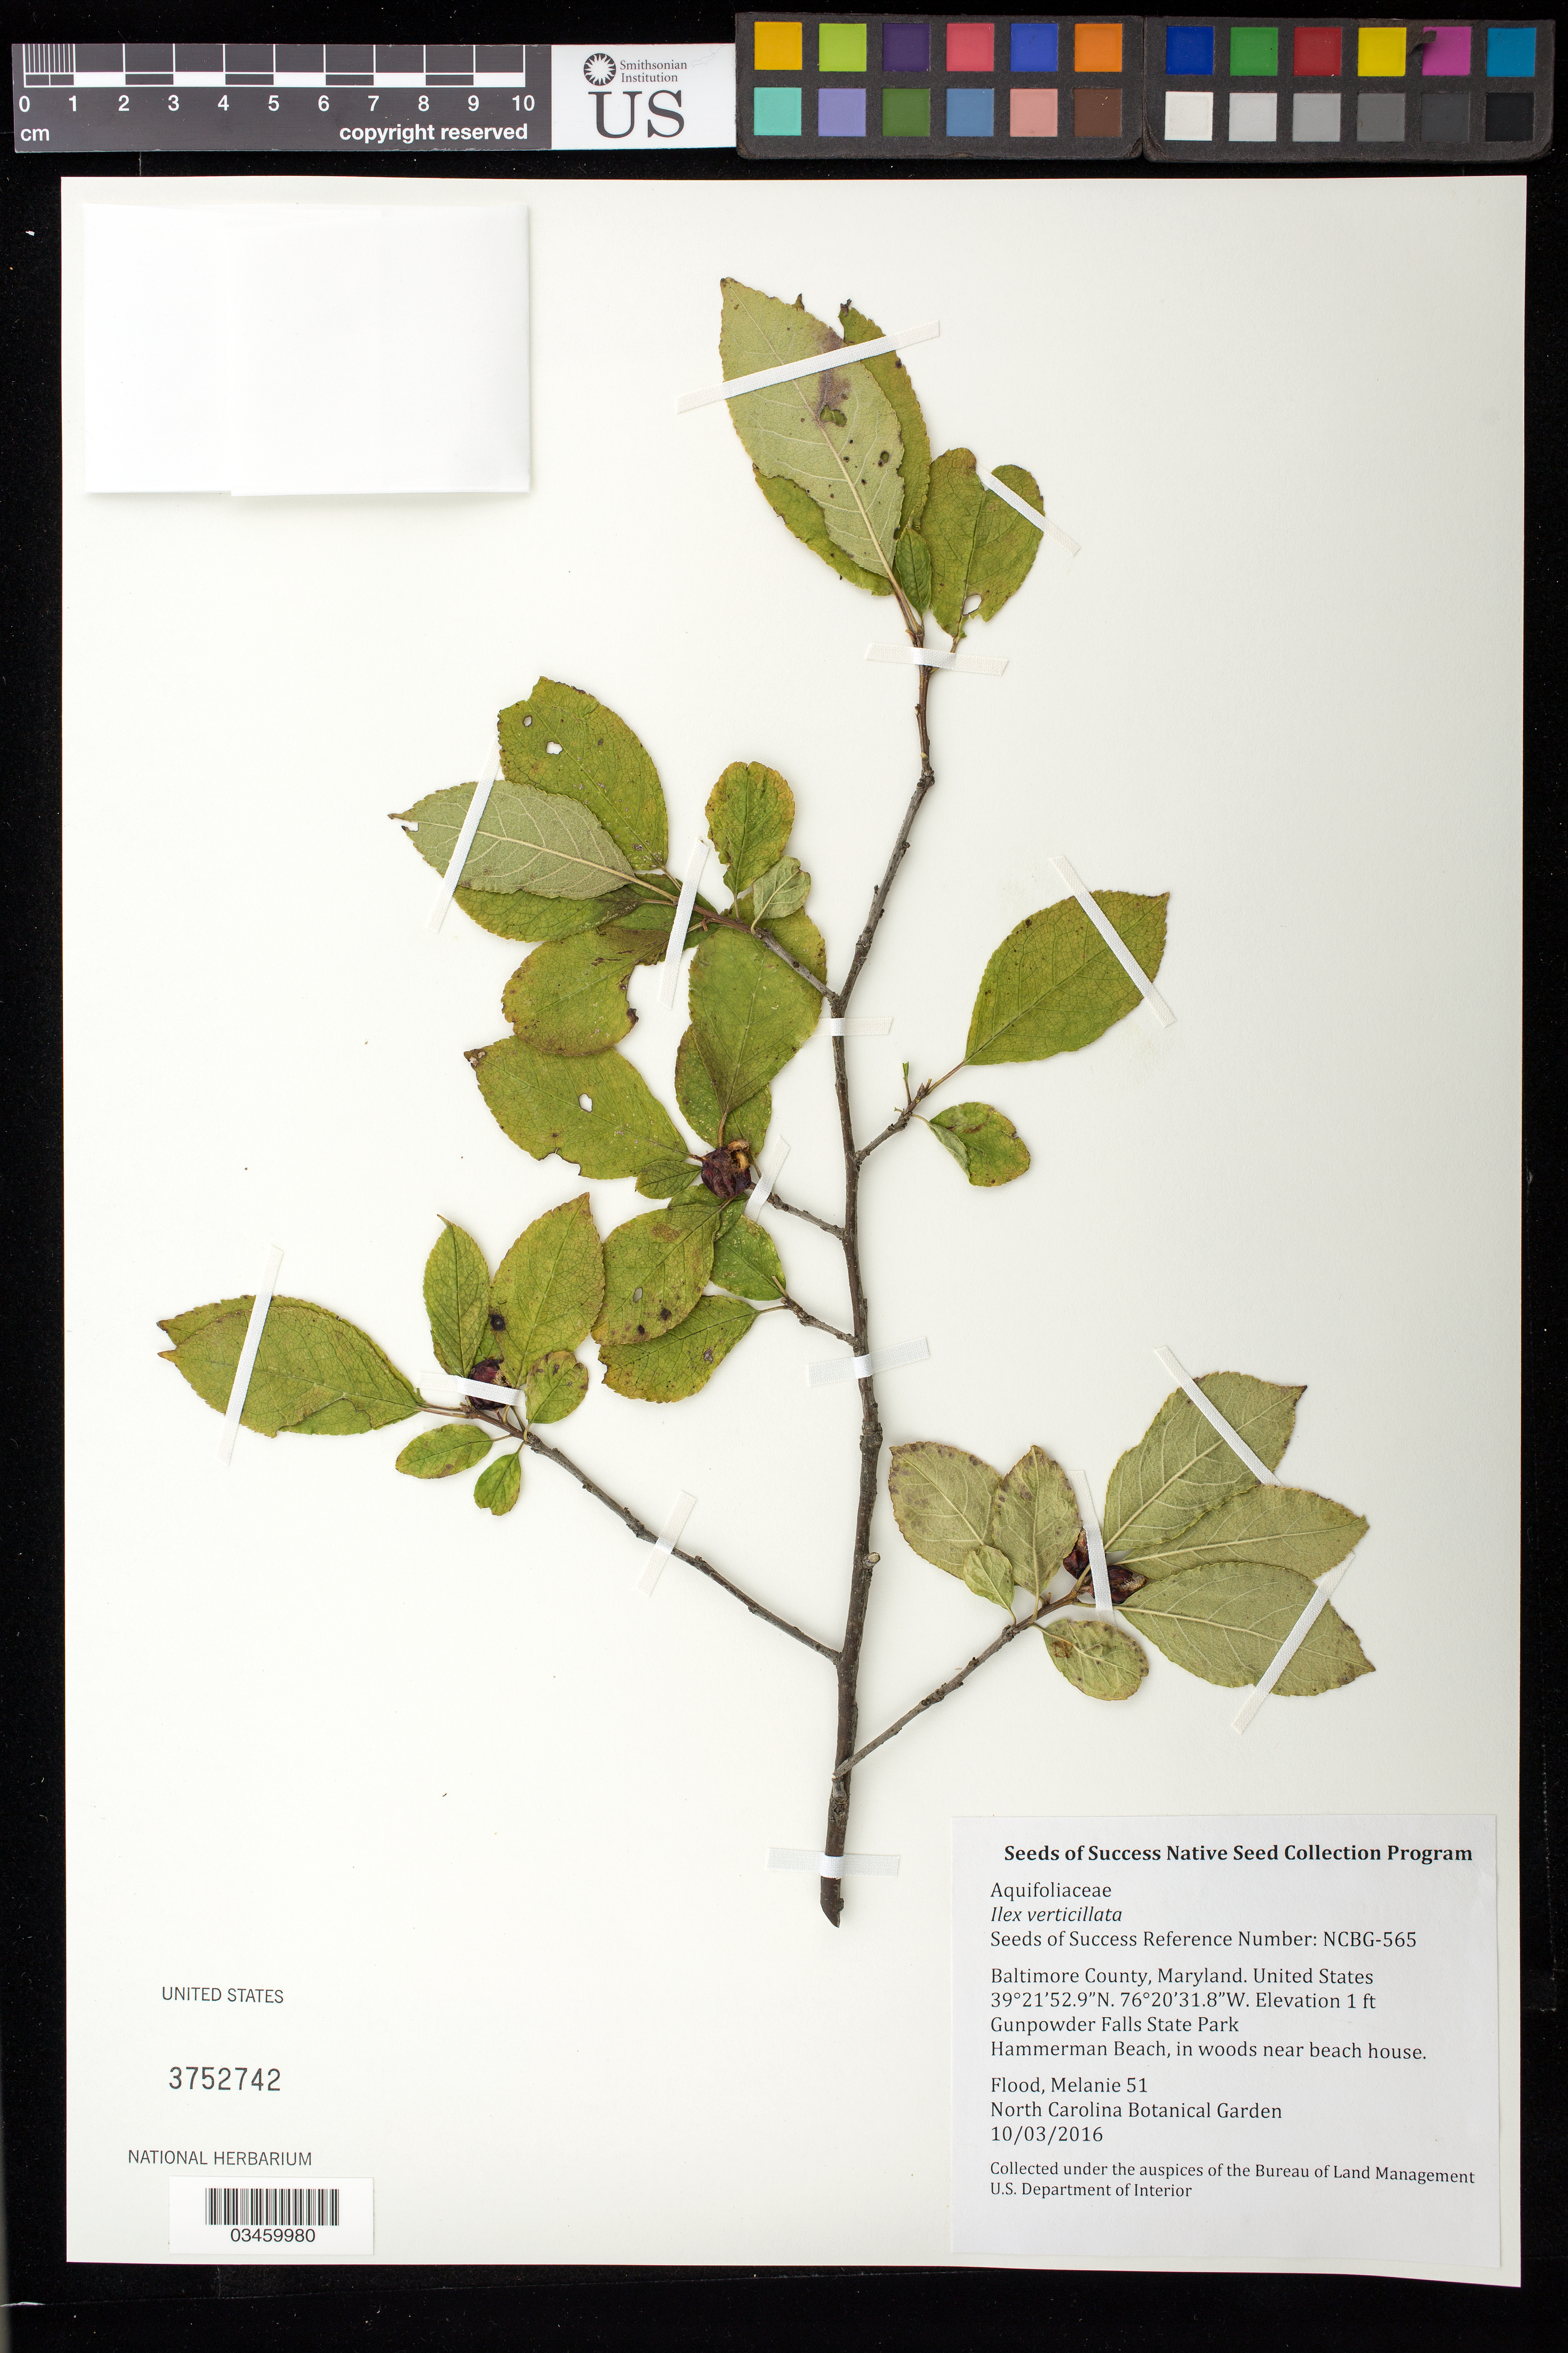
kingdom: Plantae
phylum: Tracheophyta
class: Magnoliopsida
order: Aquifoliales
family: Aquifoliaceae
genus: Ilex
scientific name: Ilex verticillata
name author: (L.) A. Gray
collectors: M. Flood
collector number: NCBG-565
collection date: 2016-10-03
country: United States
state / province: Maryland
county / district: Baltimore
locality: Gunpowder Falls State Park, Woods near Beach House-Hammerman Beach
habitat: Freshwater Tidal Swamp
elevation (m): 0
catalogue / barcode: US 3752742